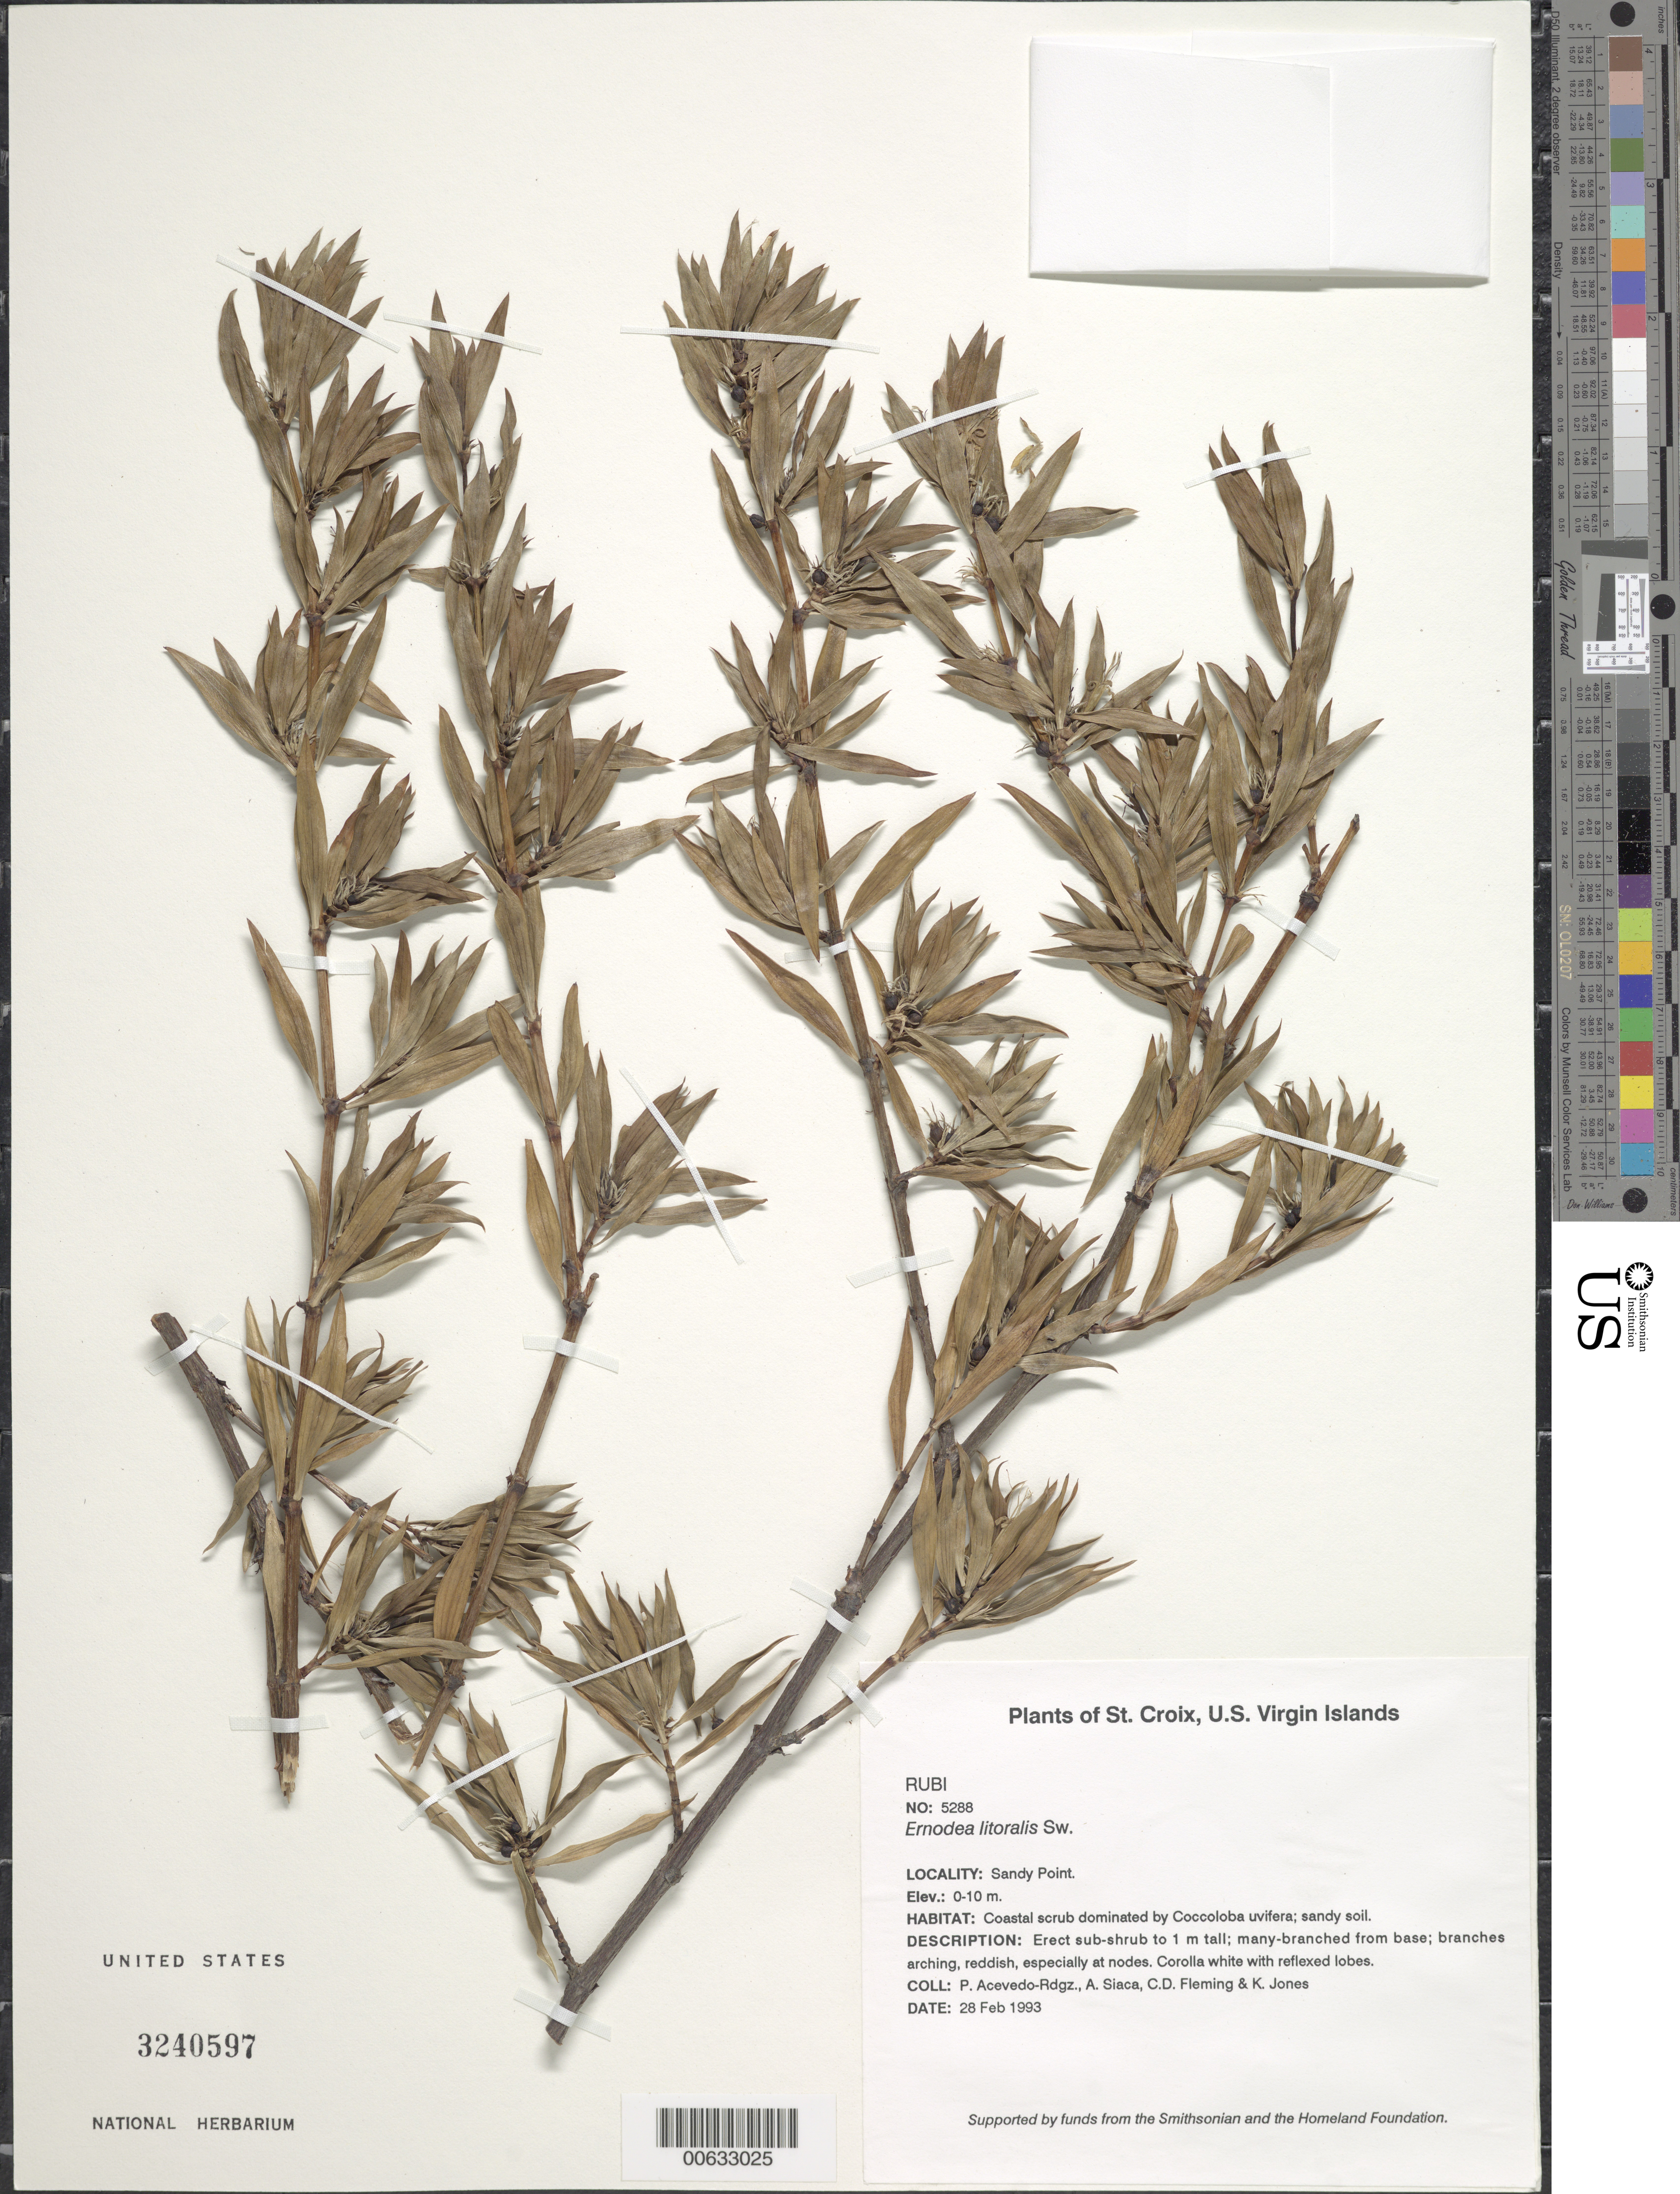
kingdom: Plantae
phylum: Tracheophyta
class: Magnoliopsida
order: Gentianales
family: Rubiaceae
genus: Ernodea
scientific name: Ernodea littoralis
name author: Sw.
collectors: P. Acevedo-Rodr., A. Siaca, C. Fleming & K. Jones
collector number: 5288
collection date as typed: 28 Feb 1993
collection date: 1993-02-28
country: U.S. Virgin Islands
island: St. Croix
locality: Sandy Point.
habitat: Coastal scrub dominated by Coccoloba uvifera; sandy soil.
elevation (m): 0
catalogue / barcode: US 3240597